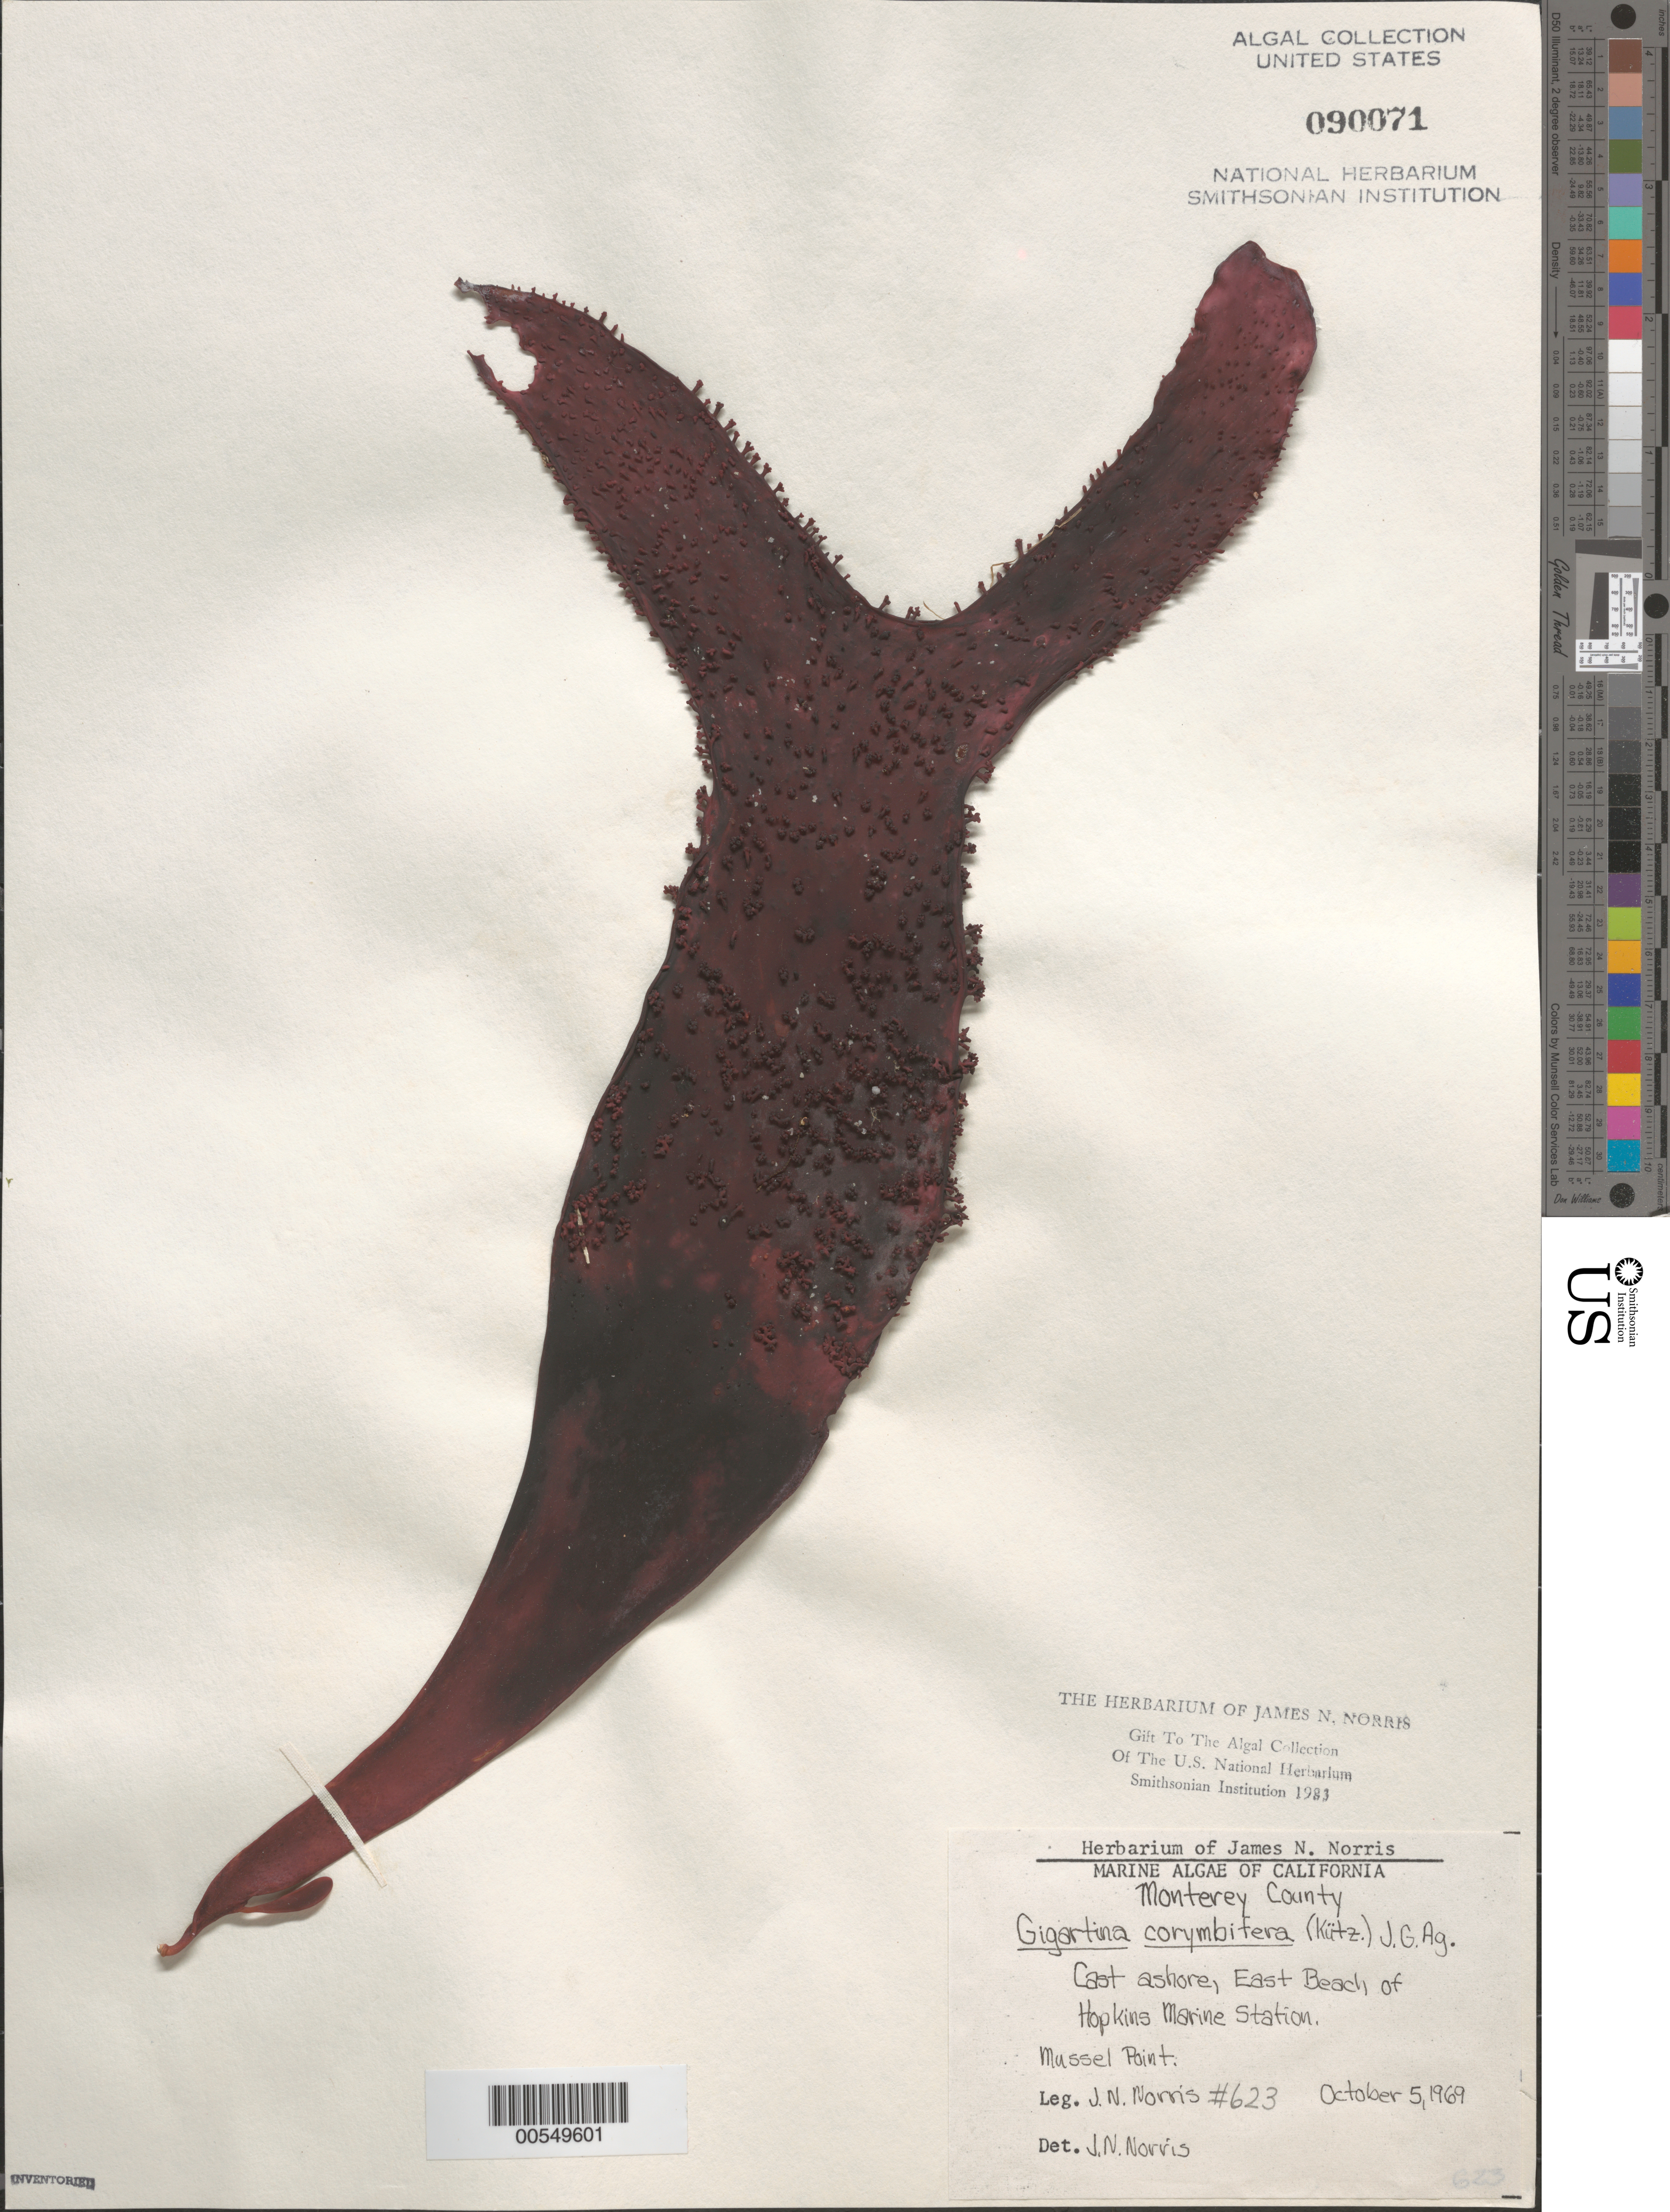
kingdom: Plantae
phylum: Rhodophyta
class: Florideophyceae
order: Gigartinales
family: Gigartinaceae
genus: Chondracanthus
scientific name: Chondracanthus corymbiferus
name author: (Kütz.) Guiry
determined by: Algae name updating Project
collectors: J. N. Norris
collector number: JN-623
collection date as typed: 05 Oct 1969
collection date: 1969-10-05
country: United States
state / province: California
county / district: Monterey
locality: East Beach, Mussel Point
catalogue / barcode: US 90071